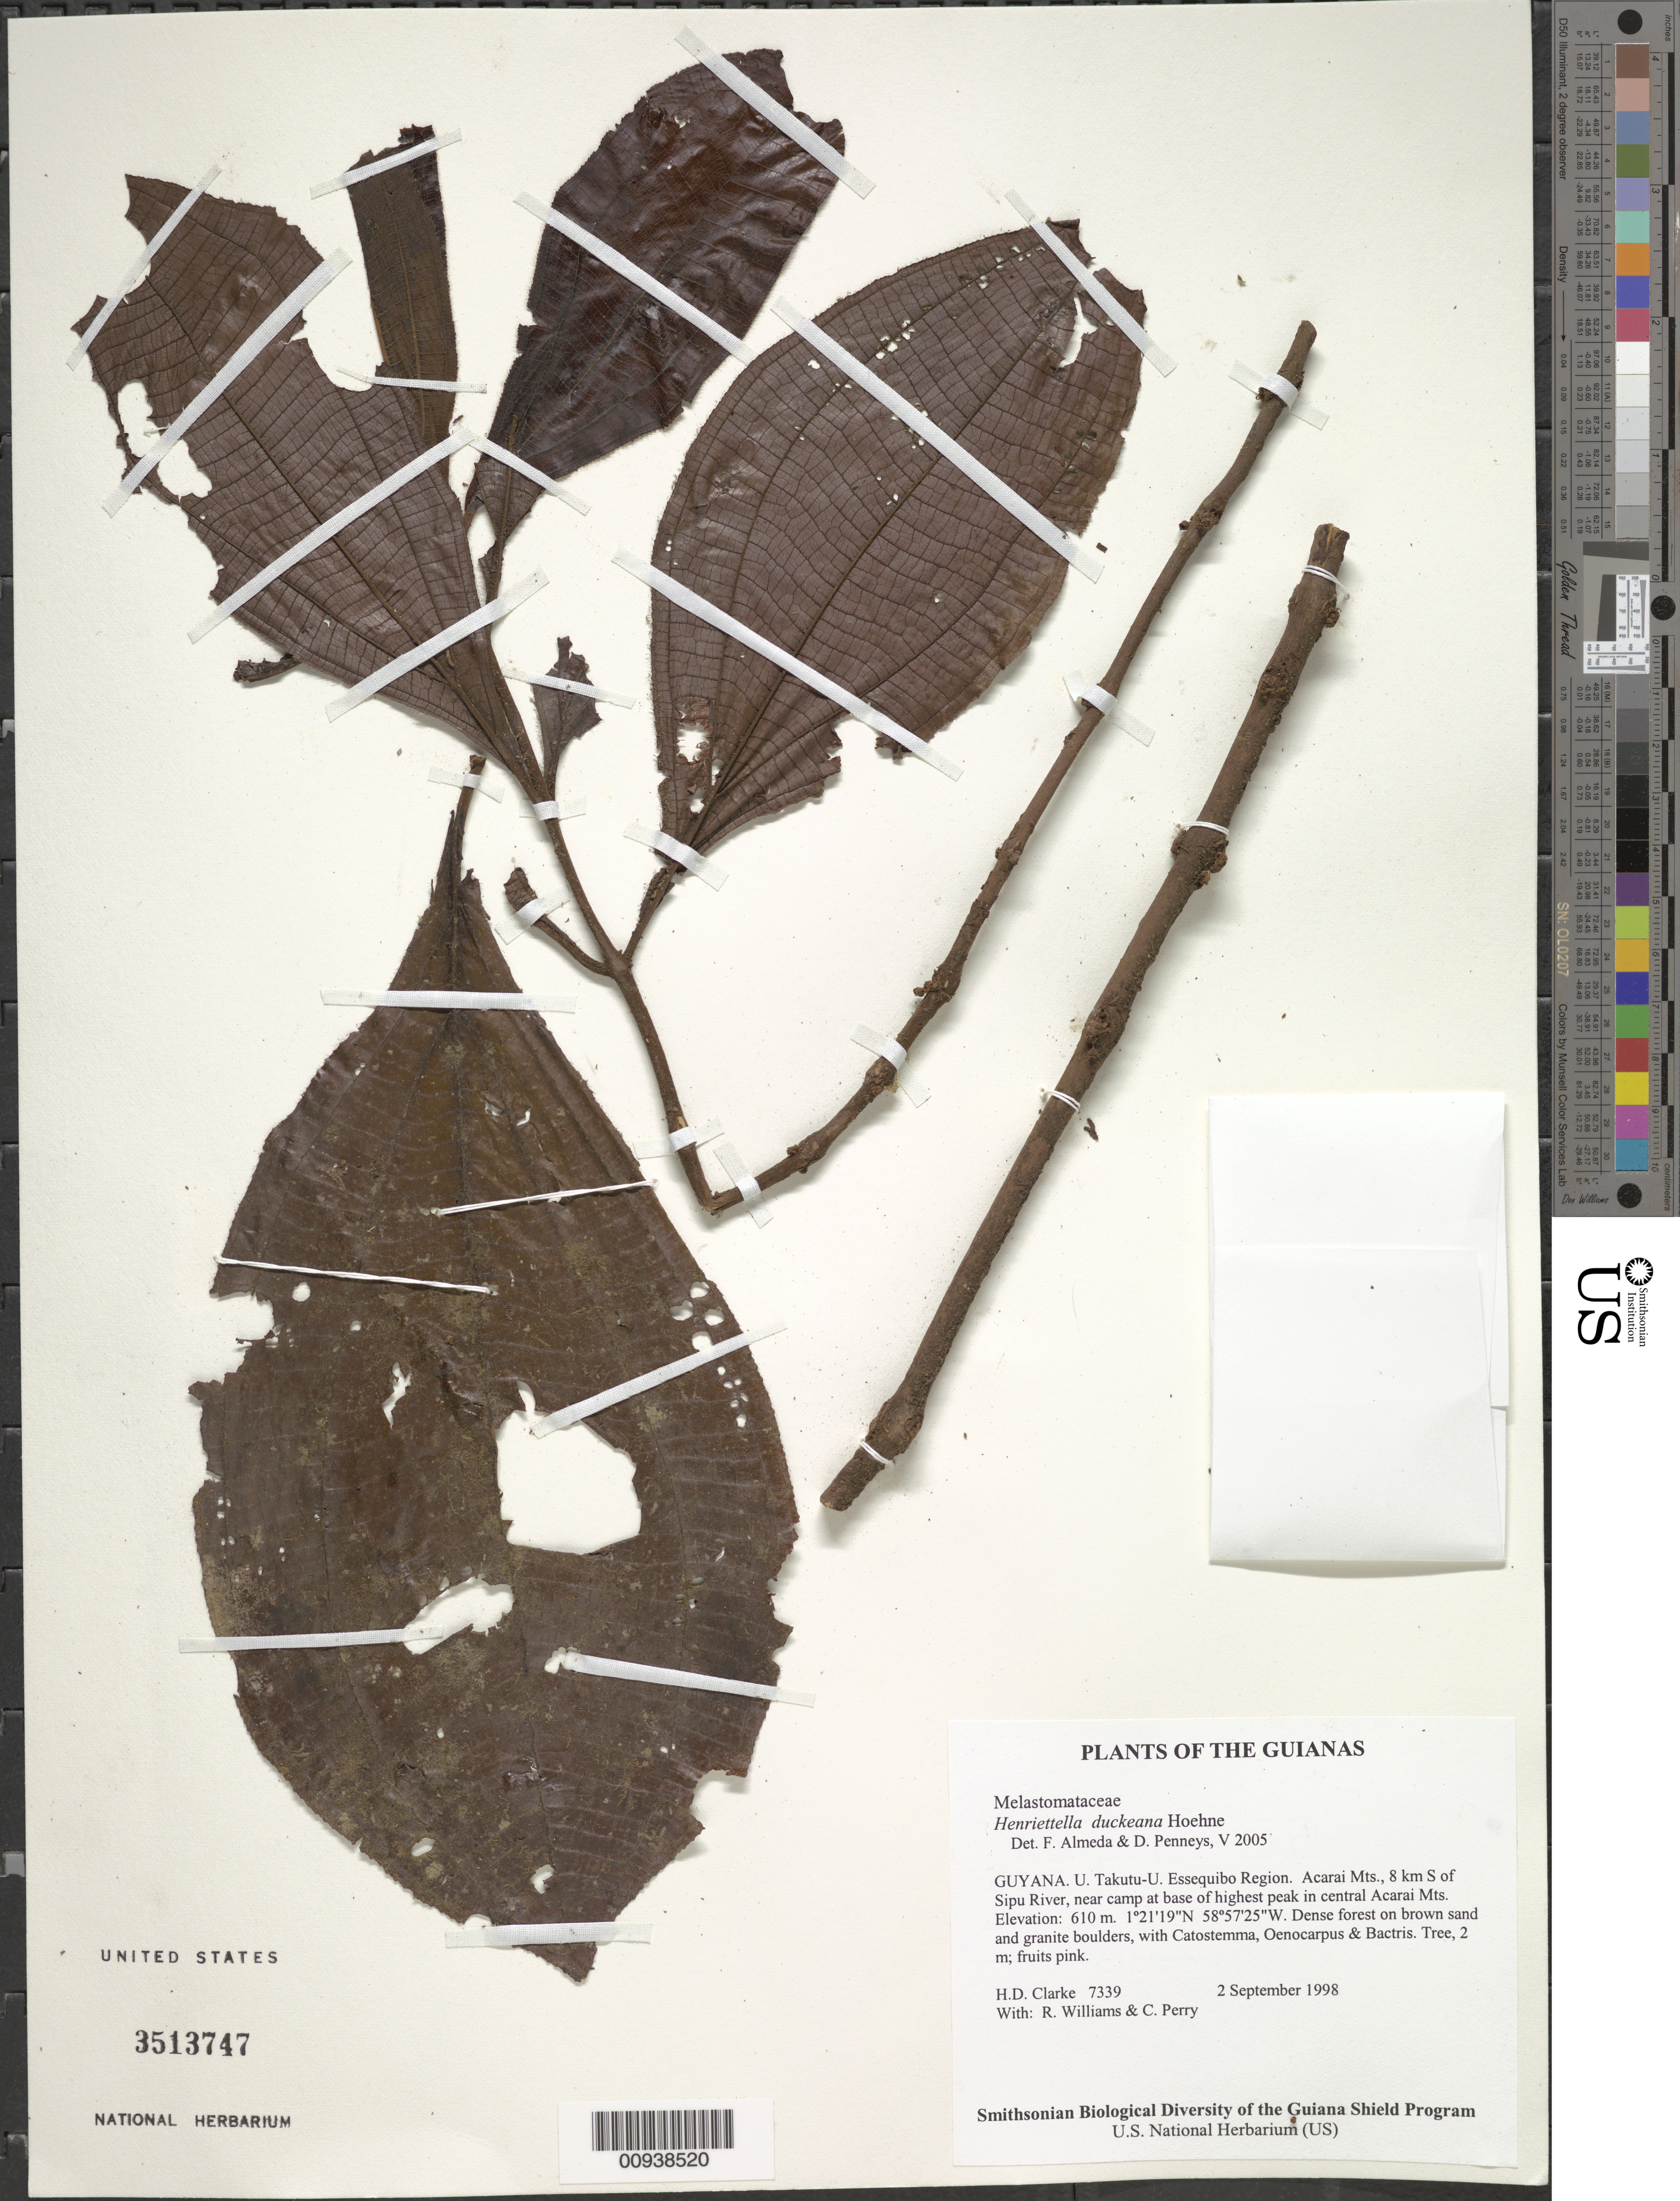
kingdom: Plantae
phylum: Tracheophyta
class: Magnoliopsida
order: Myrtales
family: Melastomataceae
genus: Henriettea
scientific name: Henriettea duckeana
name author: (Hoehne) Penneys et al.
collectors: H. D. Clarke, R. Williams & C. Perry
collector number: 7339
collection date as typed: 2 September 1998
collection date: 1998-09-02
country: Guyana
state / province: U. Takutu-U. Essequibo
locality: Acarai Mts., 8 km S of Sipu River, near camp at base of highest peak in central Acarai Mts.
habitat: Dense forest on brown sand and granite boulders, with Catostemma, Oenocarpus & Bactris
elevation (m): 610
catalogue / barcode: US 3513747